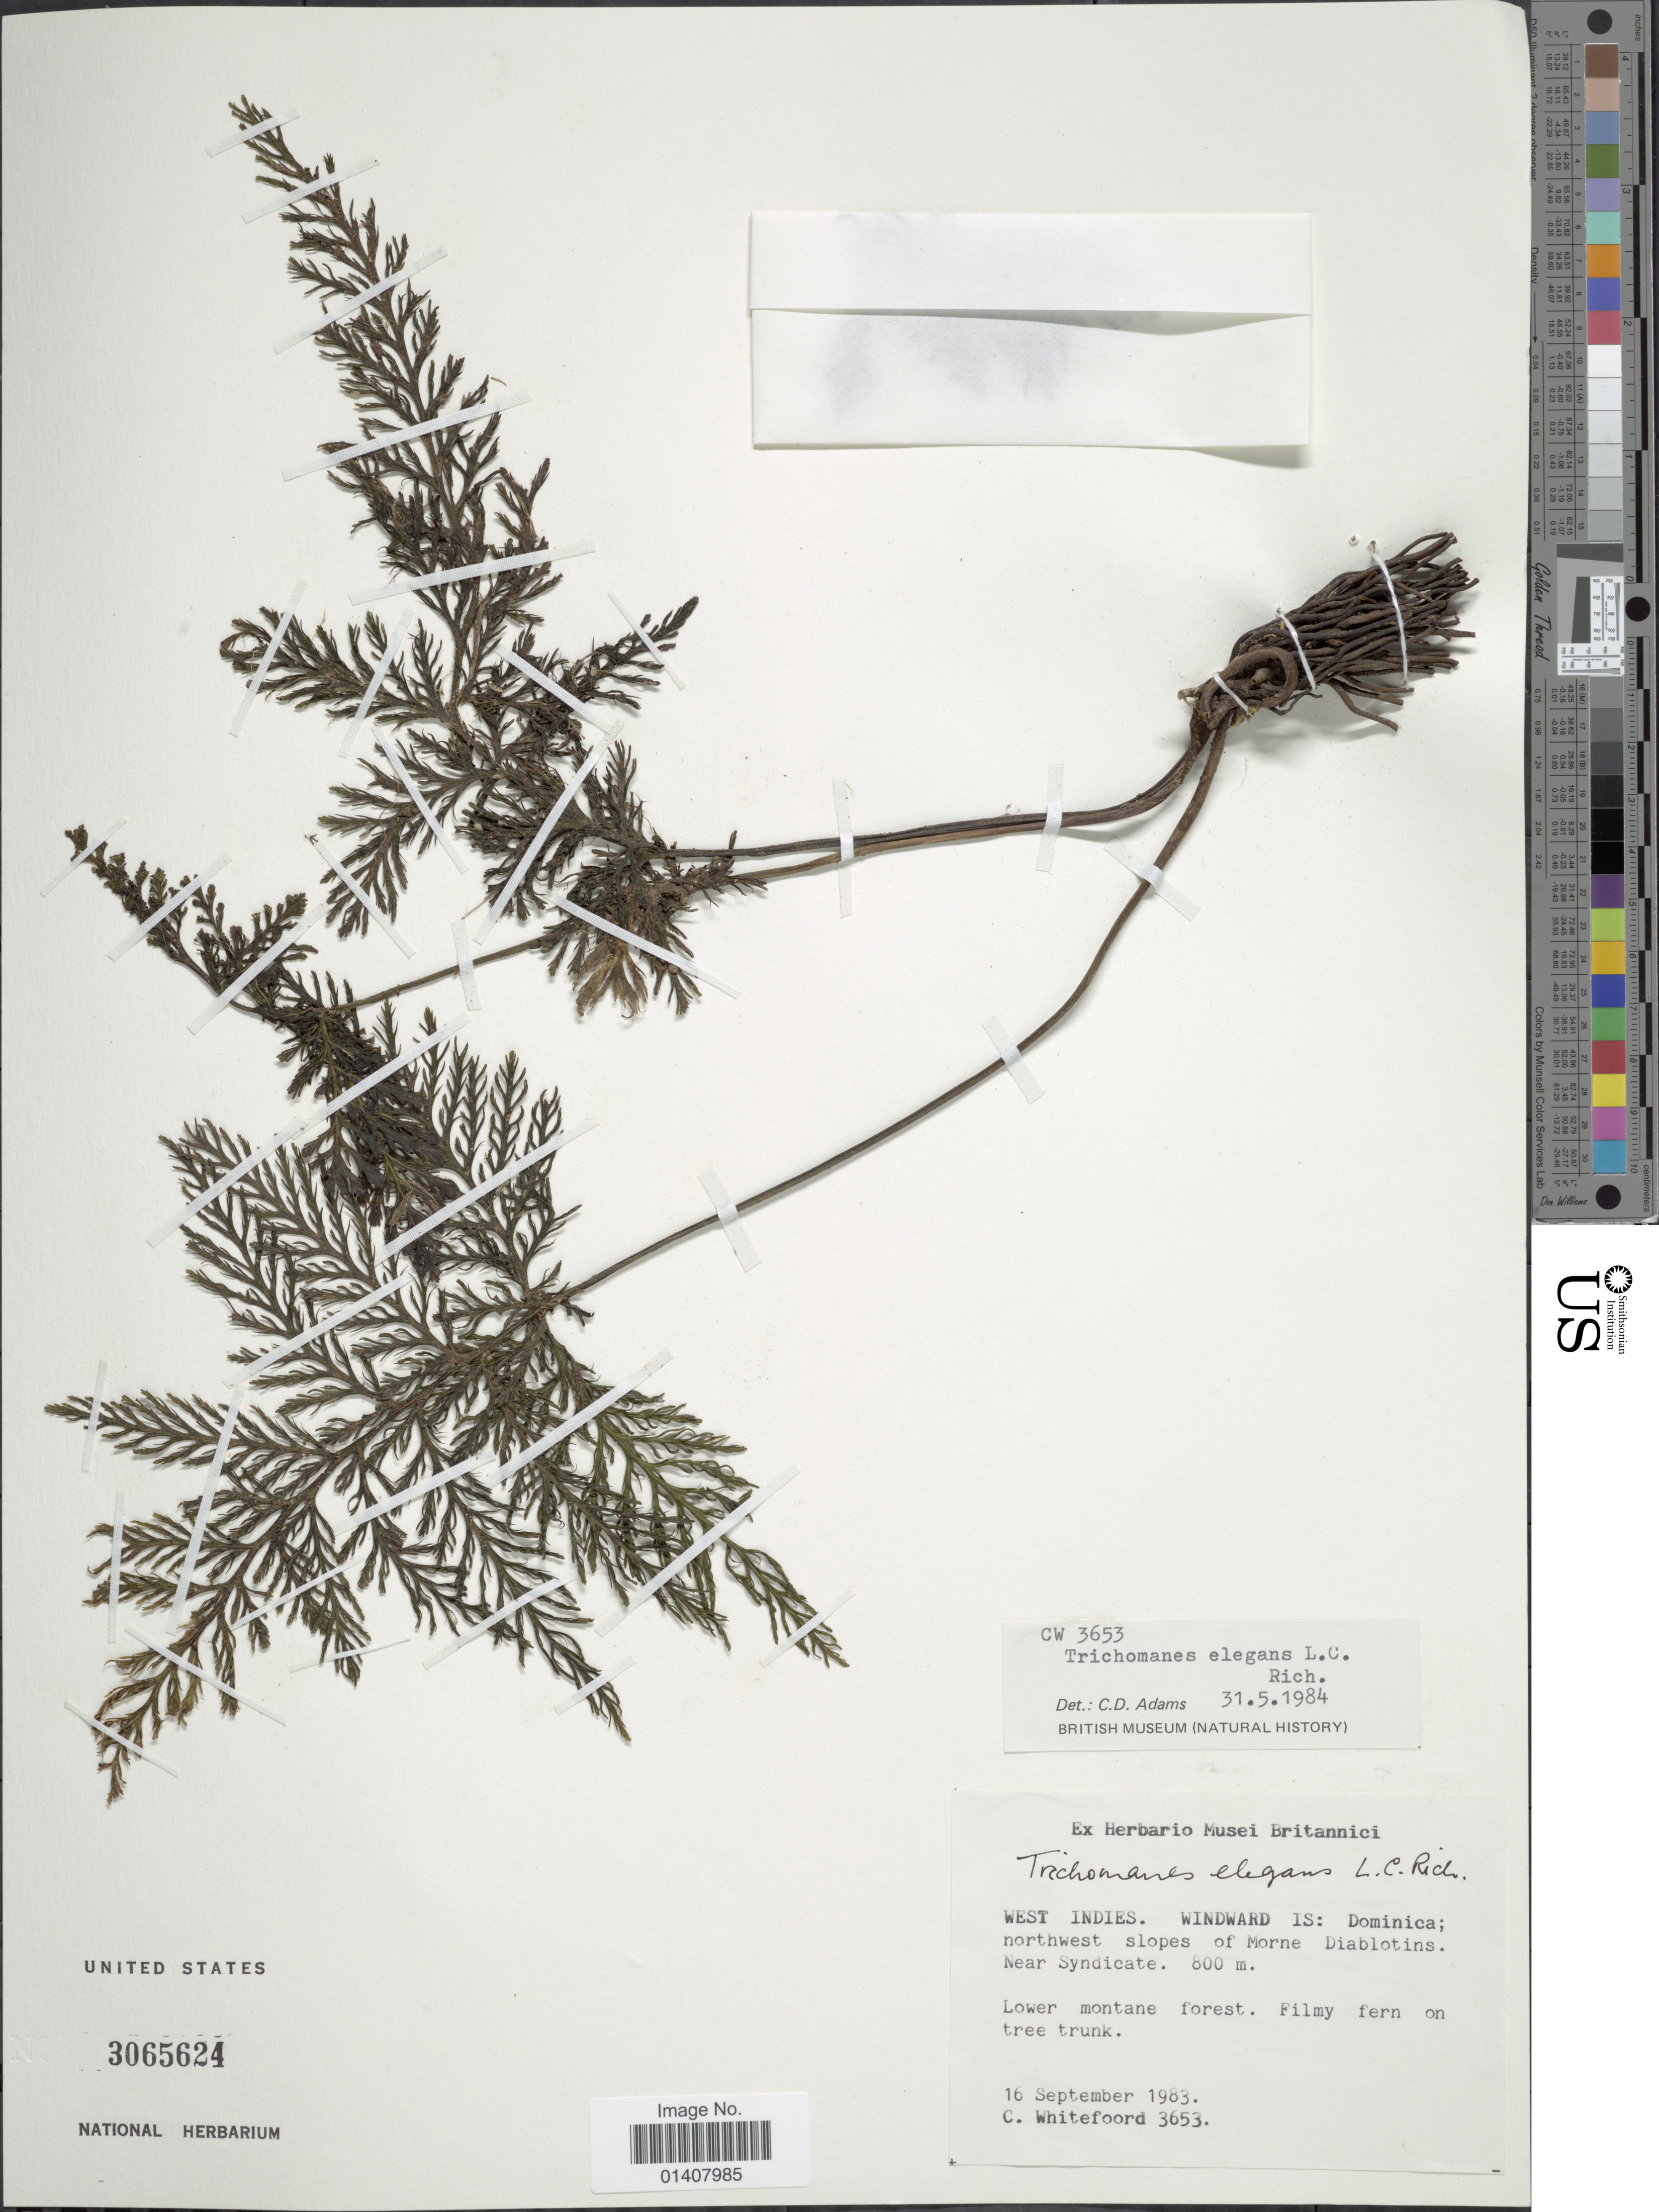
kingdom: Plantae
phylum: Tracheophyta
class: Polypodiopsida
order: Hymenophyllales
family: Hymenophyllaceae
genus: Trichomanes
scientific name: Trichomanes elegans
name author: Rich.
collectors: C. Whitefoord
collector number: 3653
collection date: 1983-09-16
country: St. Christopher-Nevis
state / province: Saint James Windward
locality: Windward Is: Dominica; northwest slopes of Morne Diablotins, near Syndicate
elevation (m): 800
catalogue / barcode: US 3065624